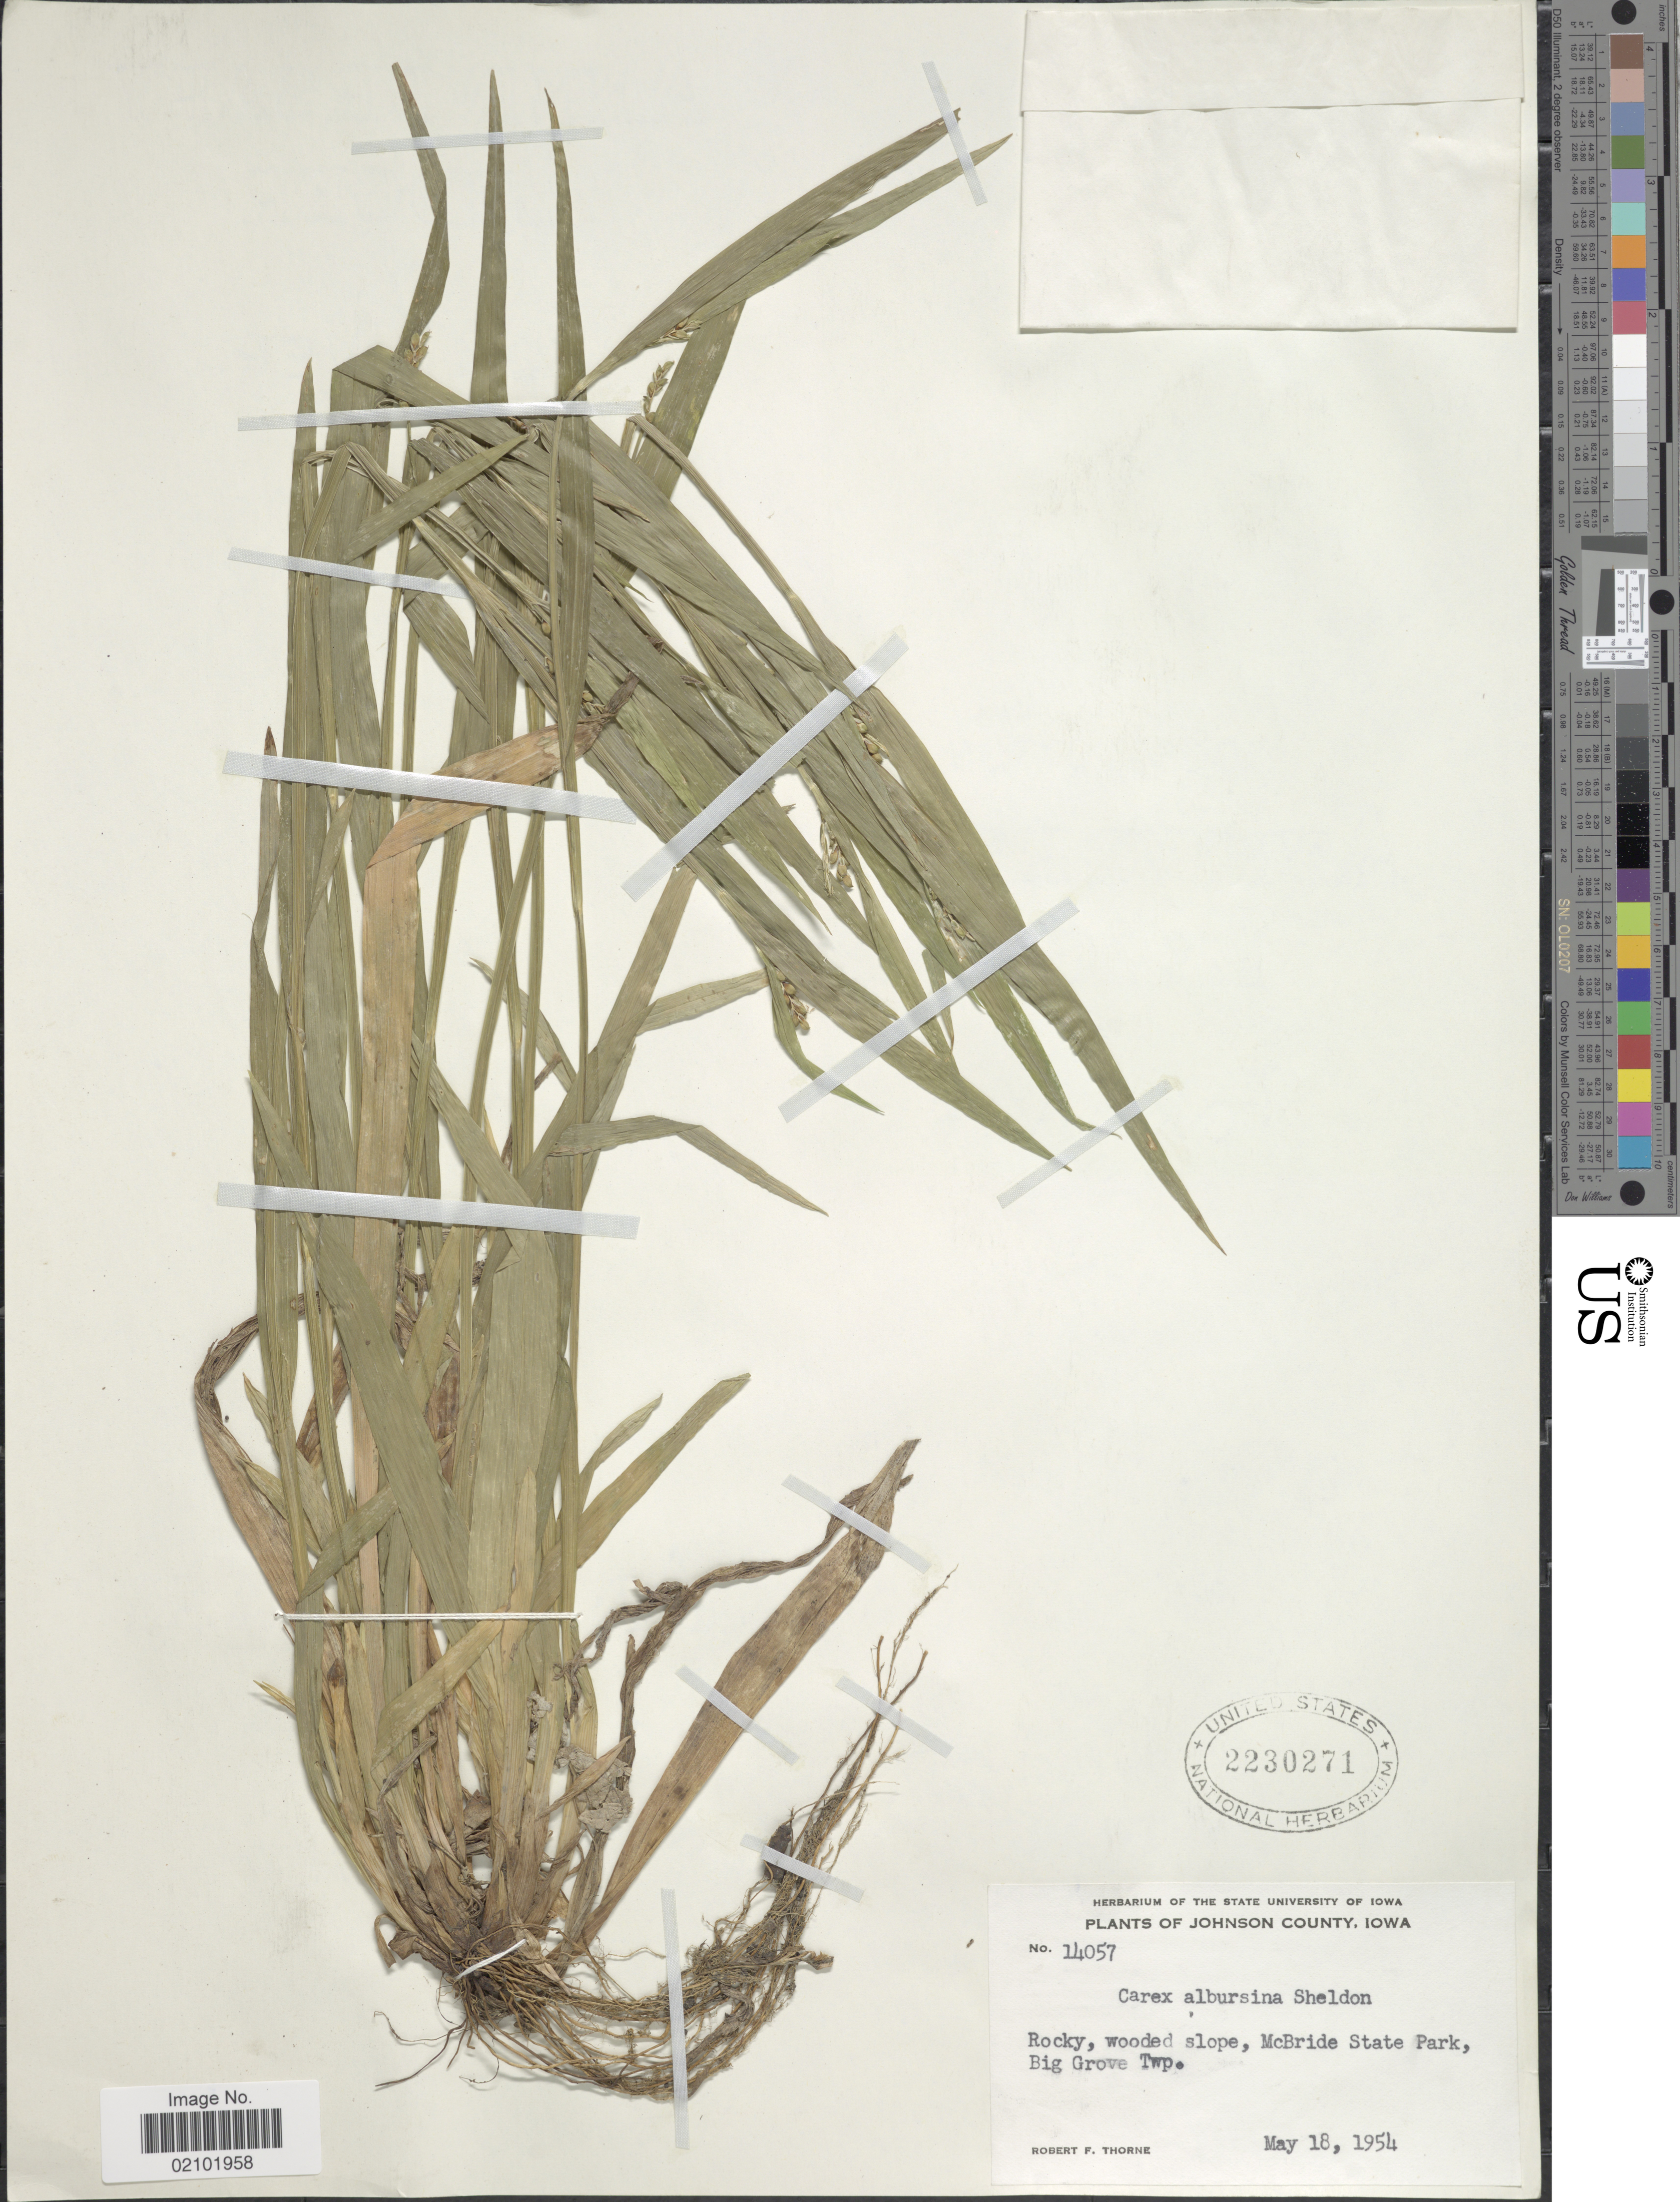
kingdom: Plantae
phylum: Tracheophyta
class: Liliopsida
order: Poales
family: Cyperaceae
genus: Carex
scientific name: Carex albursina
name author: E. Sheld.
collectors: R. F. Thorne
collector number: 14057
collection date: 1954-05-18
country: United States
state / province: Iowa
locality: McBride State Park, Big Grove Twp. Johnson County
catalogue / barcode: US 2230271